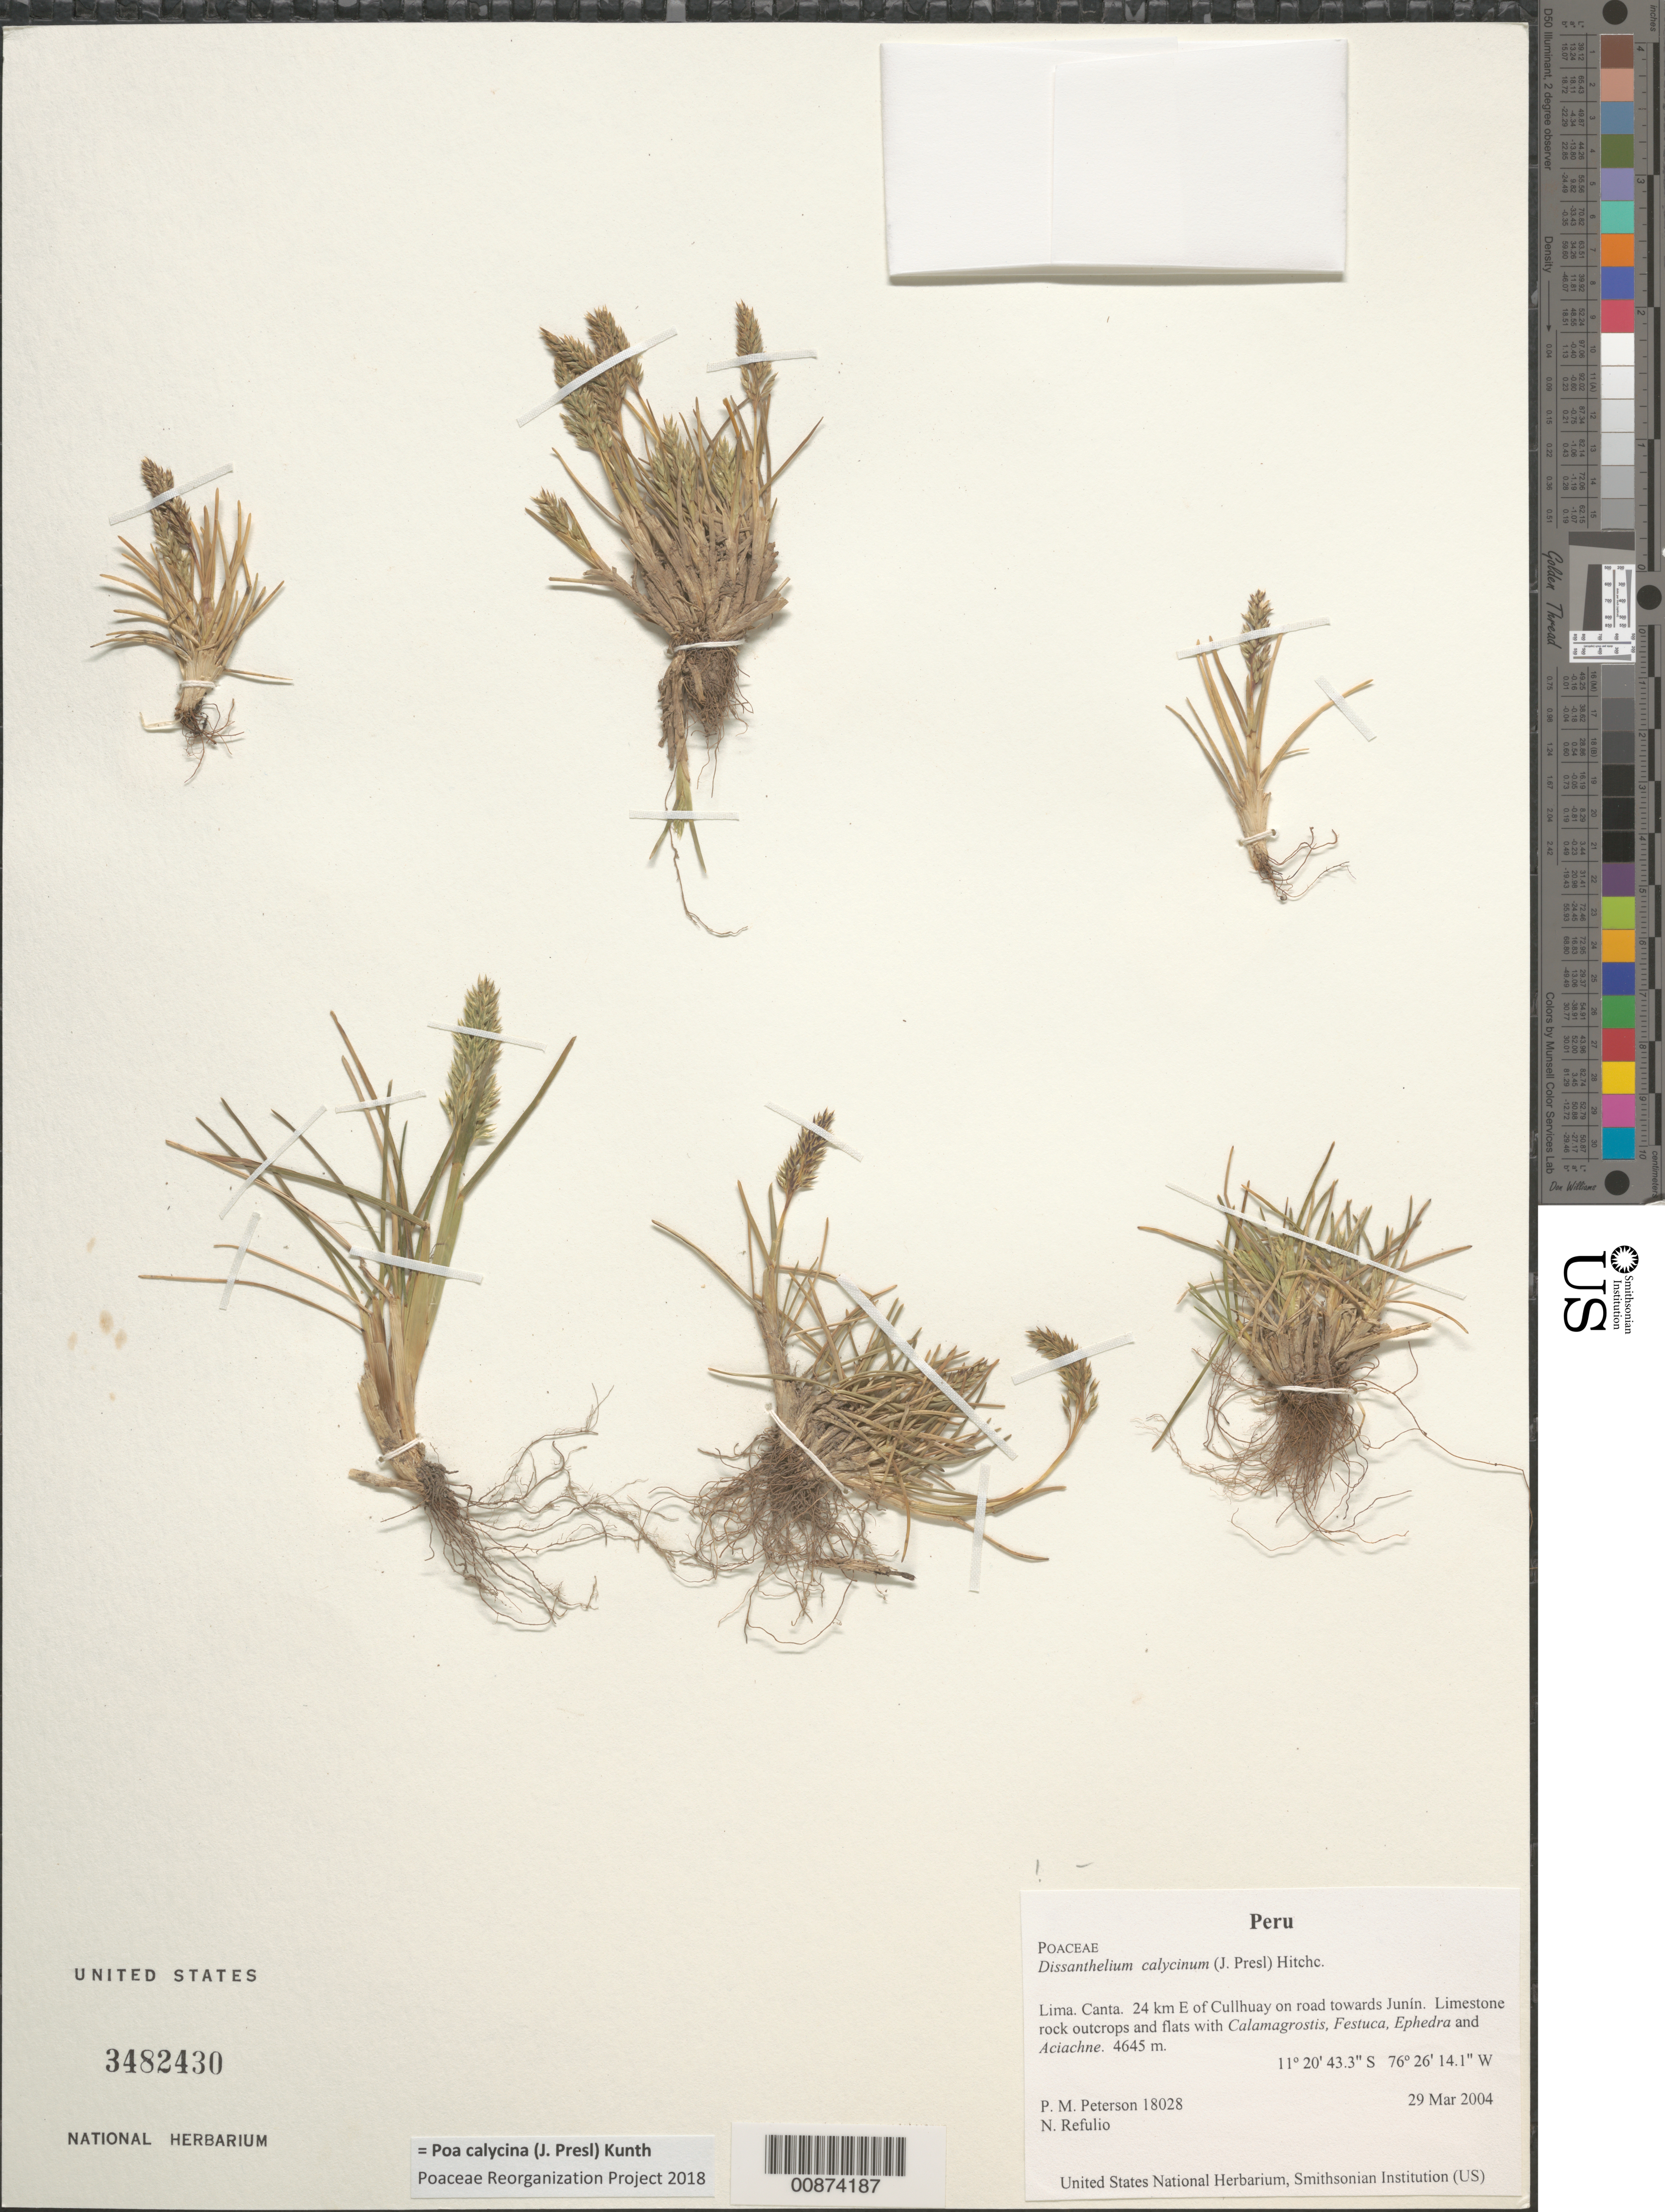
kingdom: Plantae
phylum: Tracheophyta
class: Liliopsida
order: Poales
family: Poaceae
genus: Poa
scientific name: Poa calycina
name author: (J. Presl) Kunth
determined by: Poaceae Reorganization Project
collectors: P. M. Peterson & N. Refulio-Rodríguez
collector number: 18028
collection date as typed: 29 Mar 2004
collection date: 2004-03-29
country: Peru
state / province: Lima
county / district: Canta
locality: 24 km E of Cullhuay on road towards Junín. Limestone rock outcrops and flats with Calamagrostis, Festuca, Ephedra and Aciachne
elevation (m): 4645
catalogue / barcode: US 3482430